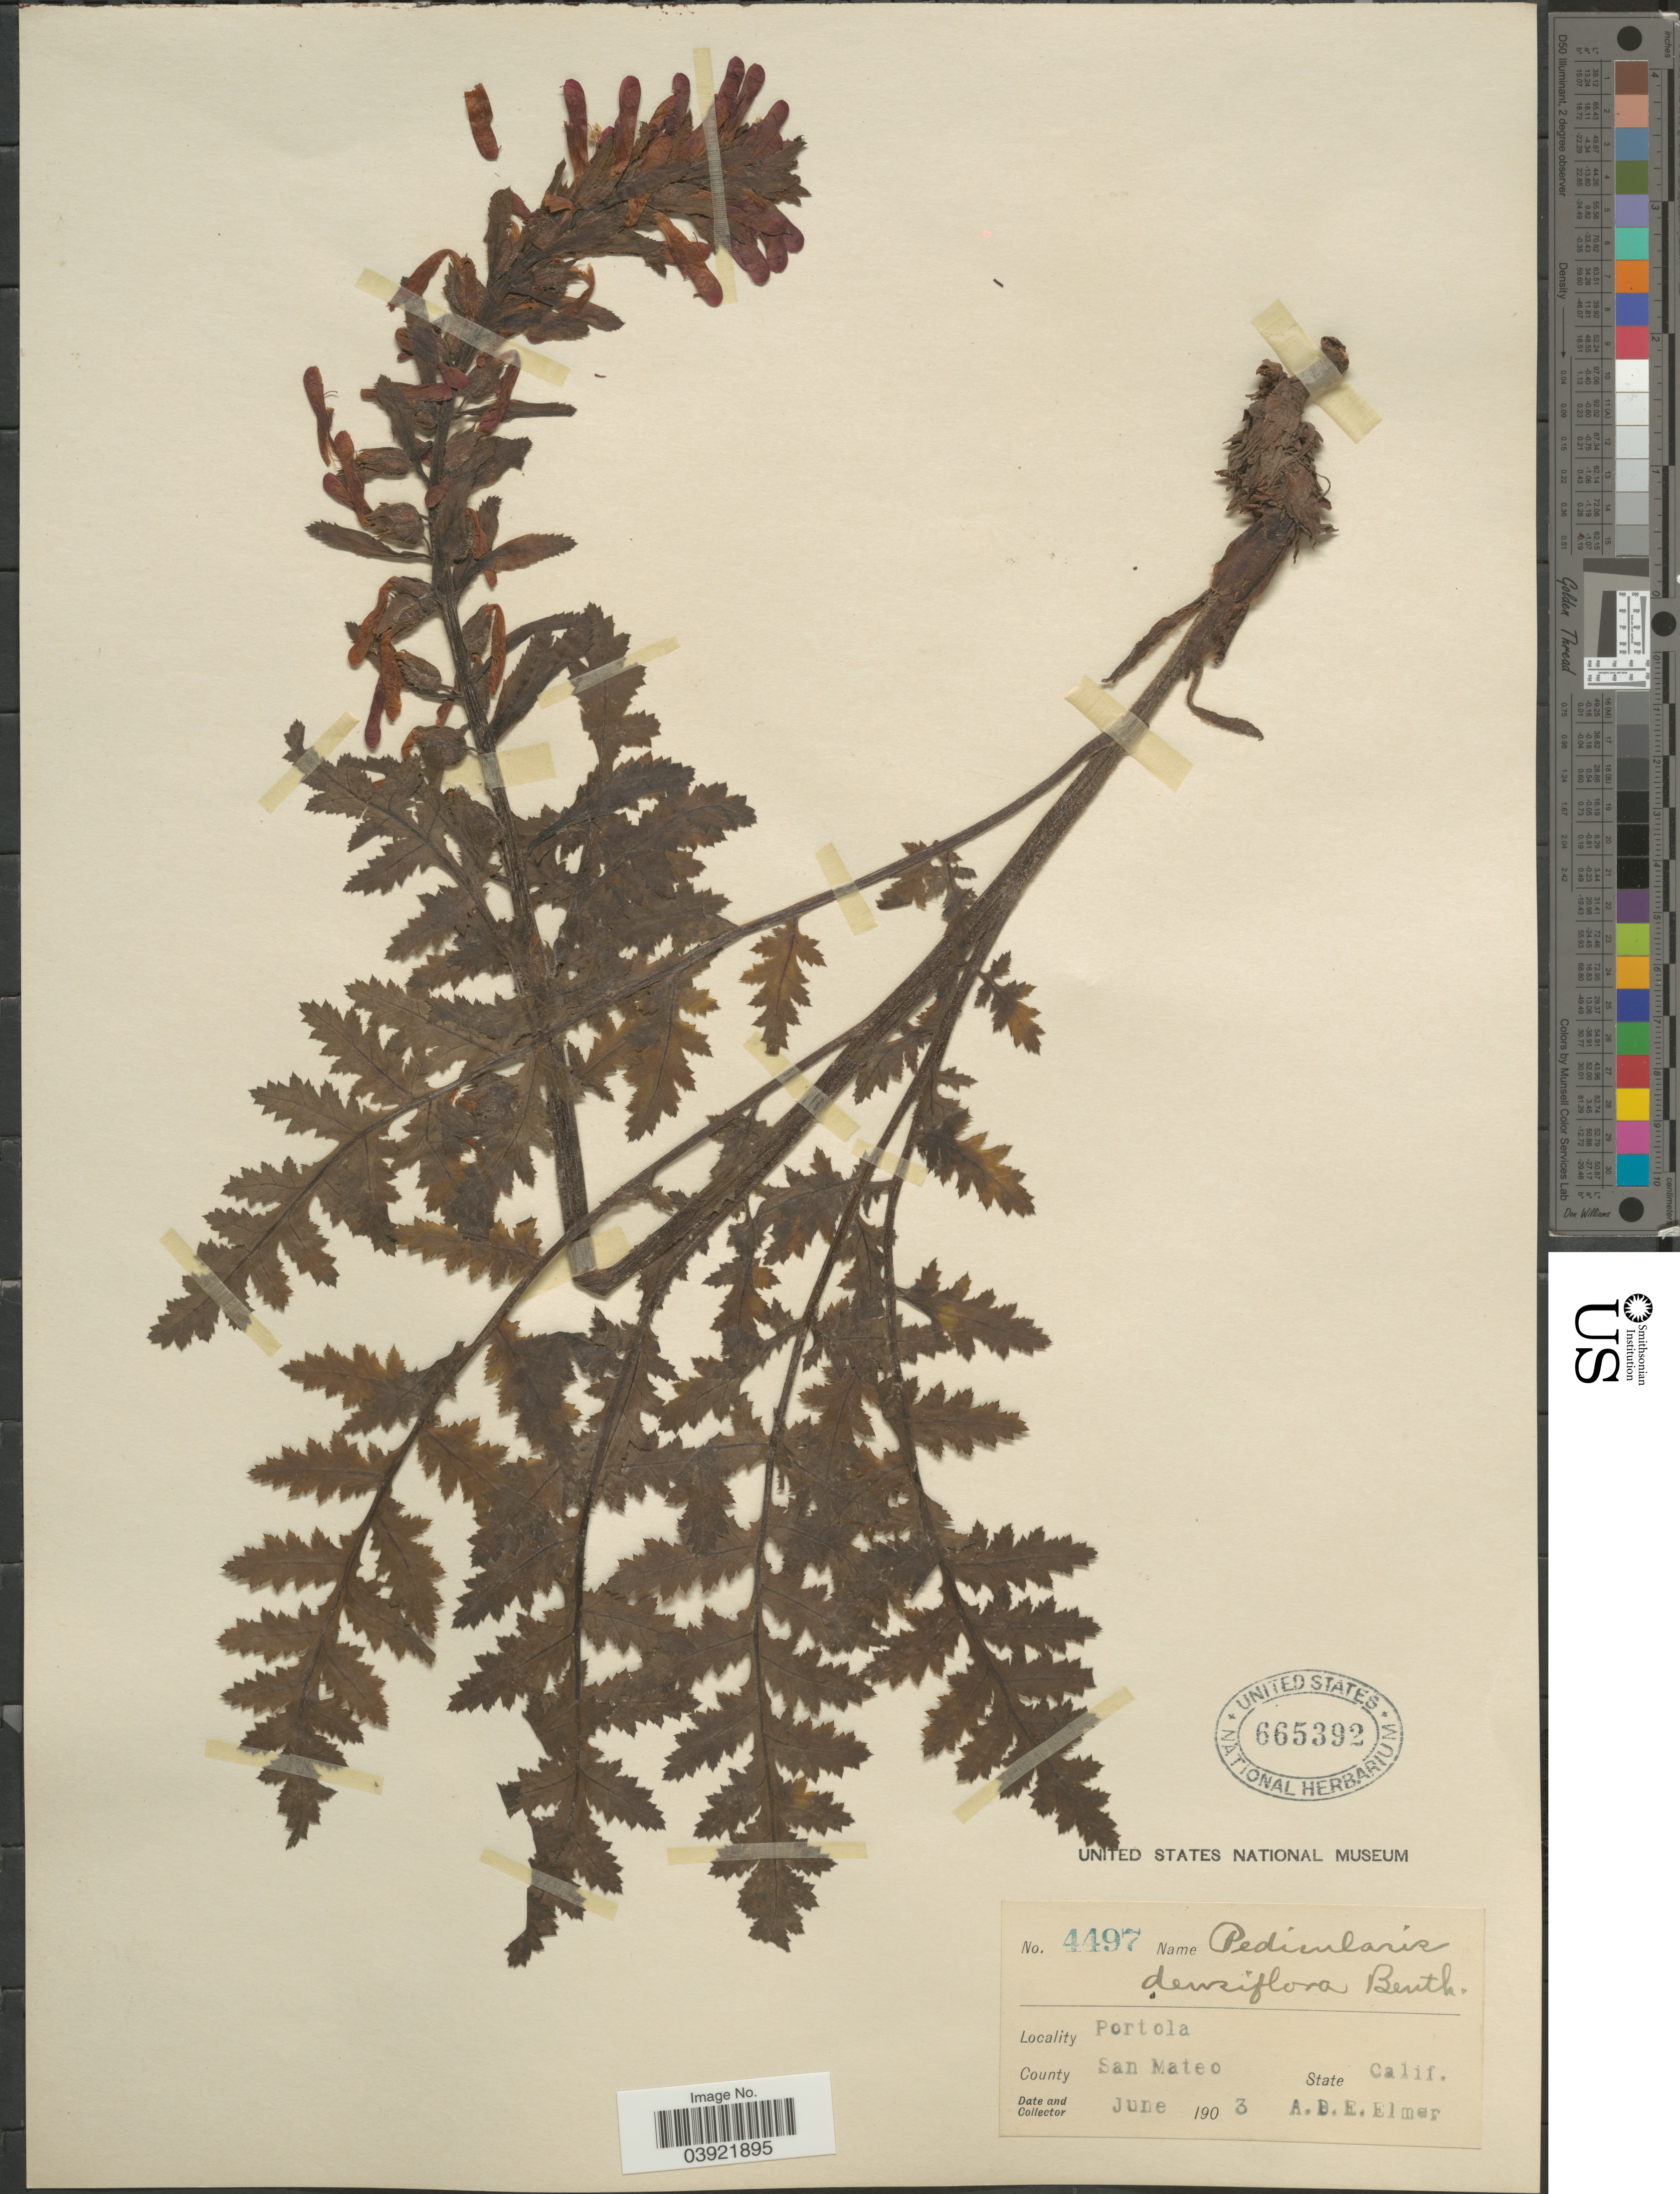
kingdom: Plantae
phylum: Tracheophyta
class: Magnoliopsida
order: Lamiales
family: Orobanchaceae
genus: Pedicularis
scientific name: Pedicularis densiflora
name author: Benth.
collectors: A. D. E. Elmer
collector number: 4497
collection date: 1903-06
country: United States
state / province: California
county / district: San Mateo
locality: Portola. County San Mateo.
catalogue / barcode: US 665392